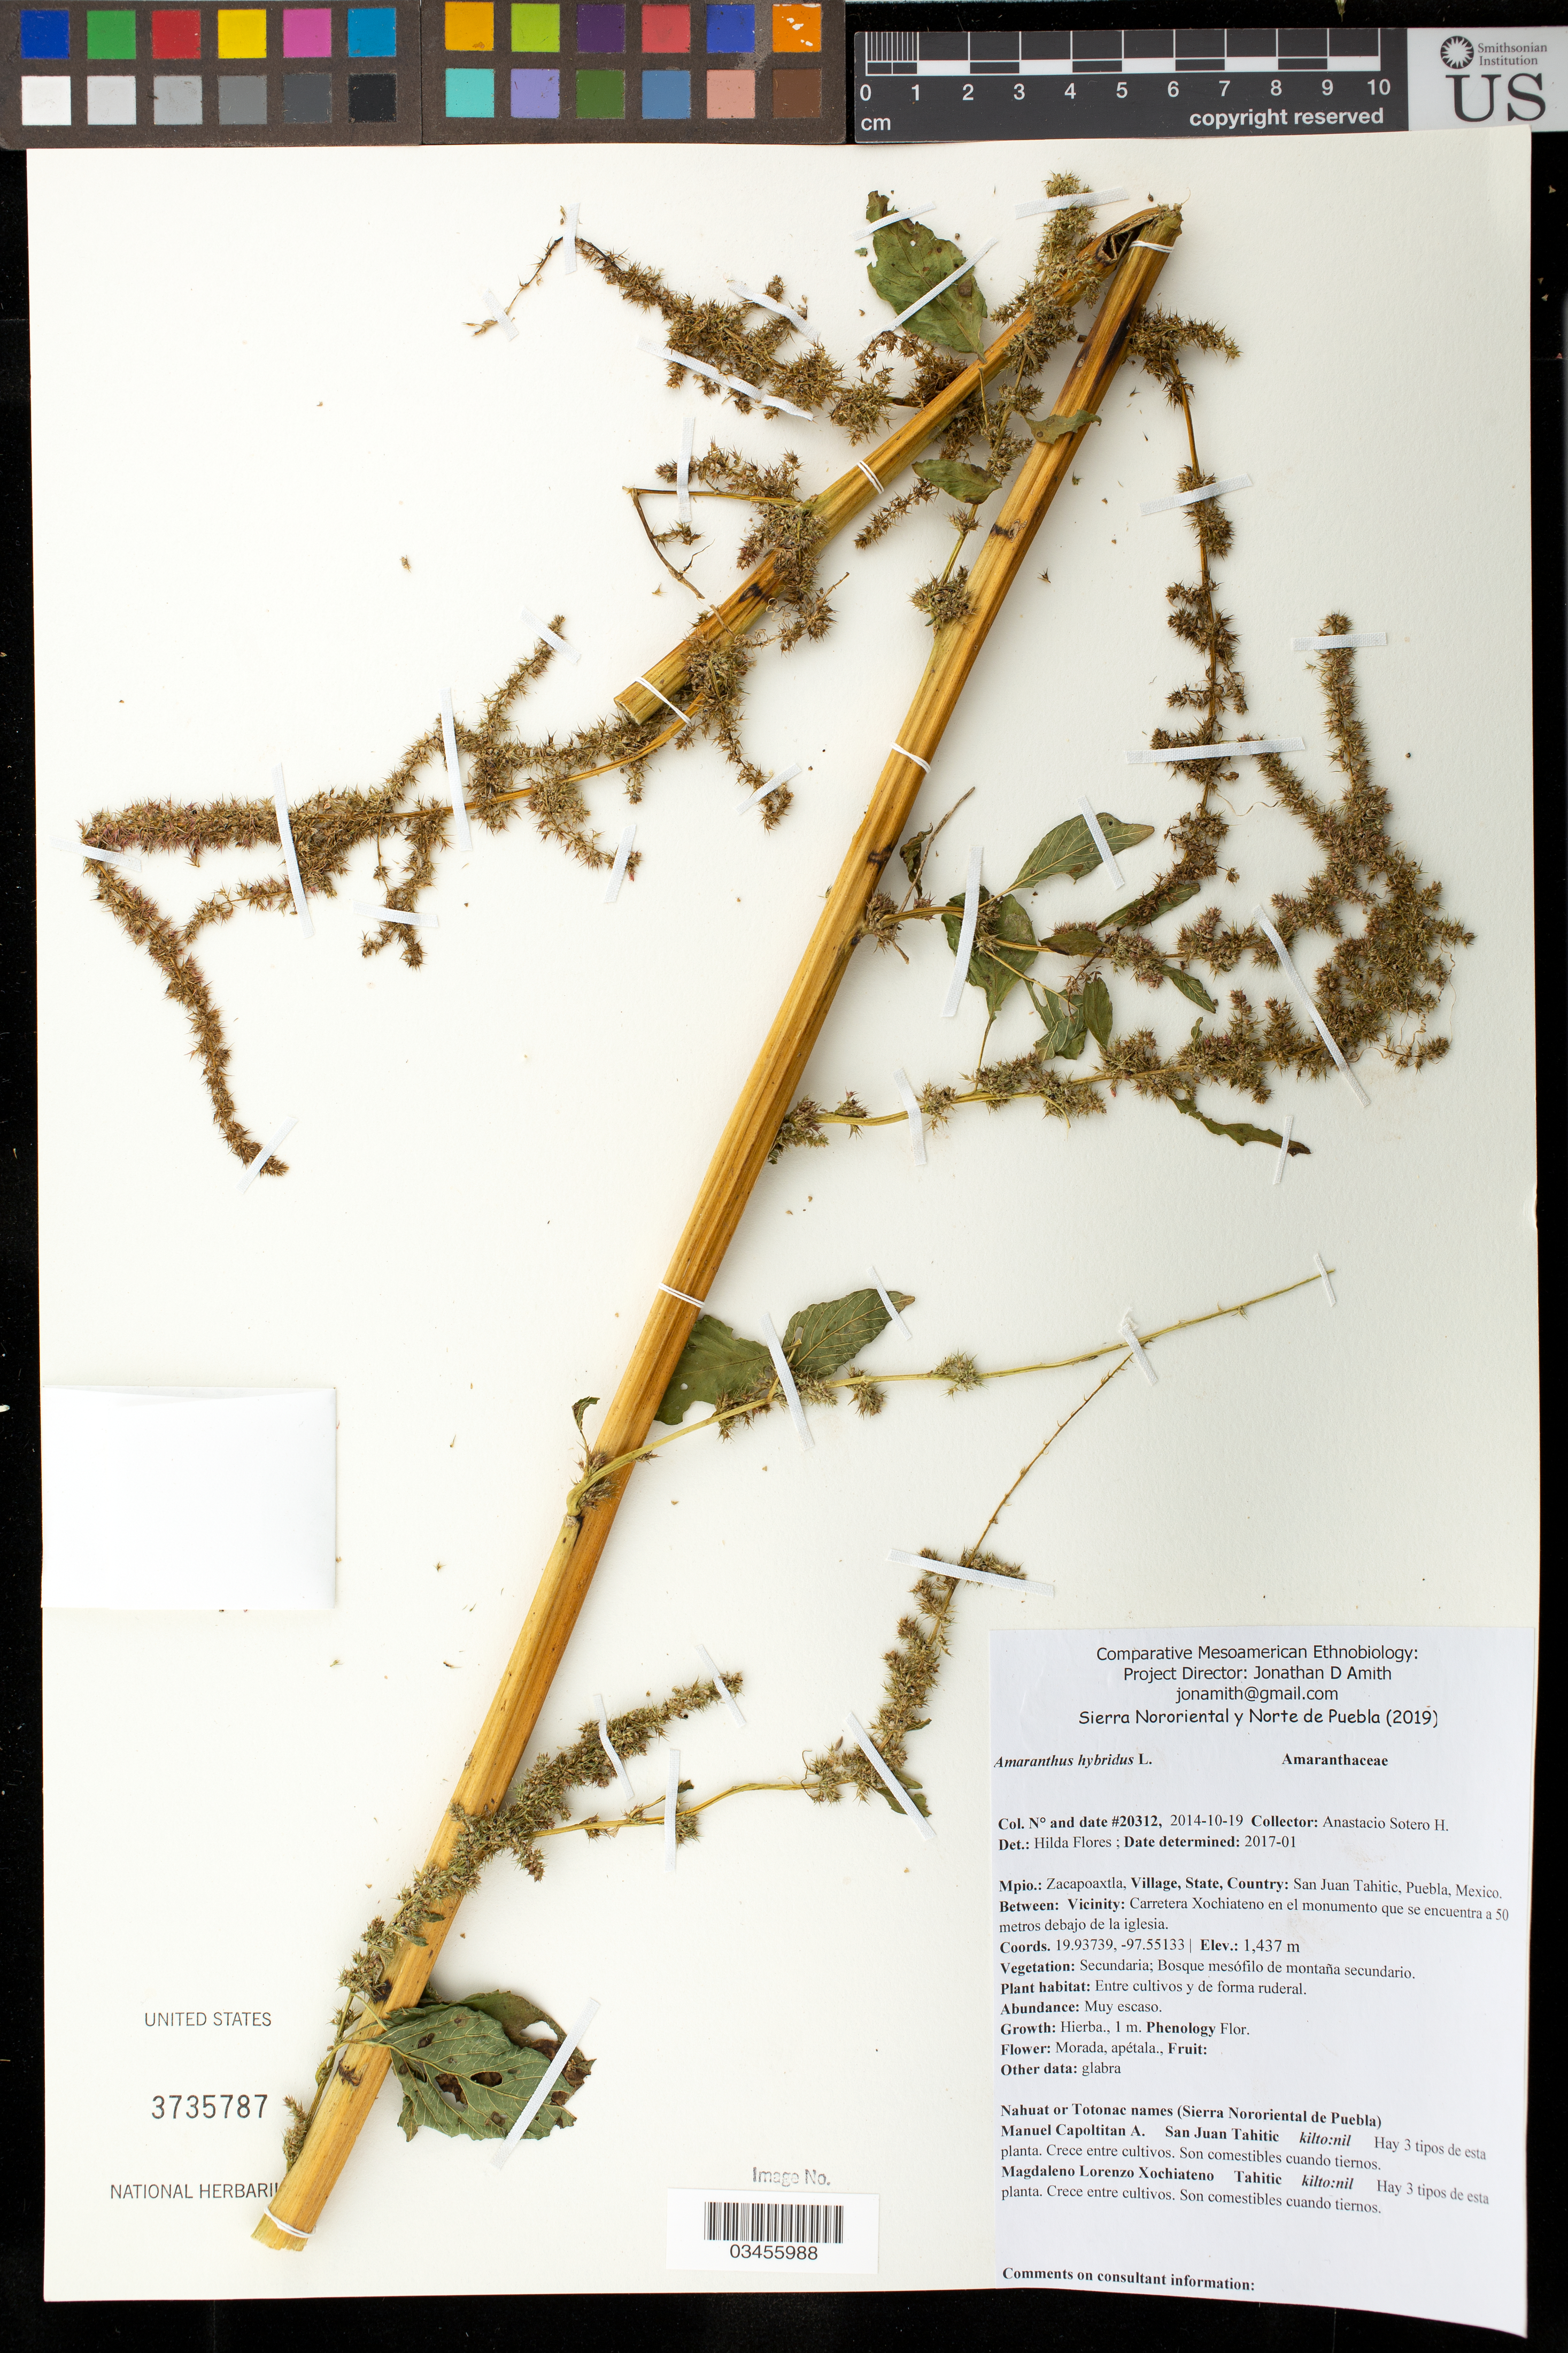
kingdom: Plantae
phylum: Tracheophyta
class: Magnoliopsida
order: Caryophyllales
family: Amaranthaceae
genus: Amaranthus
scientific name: Amaranthus hybridus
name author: L.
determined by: Flores, H.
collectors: Canek Ledesma C. & A. Sotero H.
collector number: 20312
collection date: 2014-10-19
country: México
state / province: Puebla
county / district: Zacapoaxtla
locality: PUEBLO: San Juan Tahitic; LOCALIDAD EXACTA: Carretera Xochiateno en el monumento que se encuentra a 50 metros debajo de la iglesia.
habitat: Bosque mesófilo de montaña secundario; entre cultivos y de forma ruderal.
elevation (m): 1437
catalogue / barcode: US 3735787